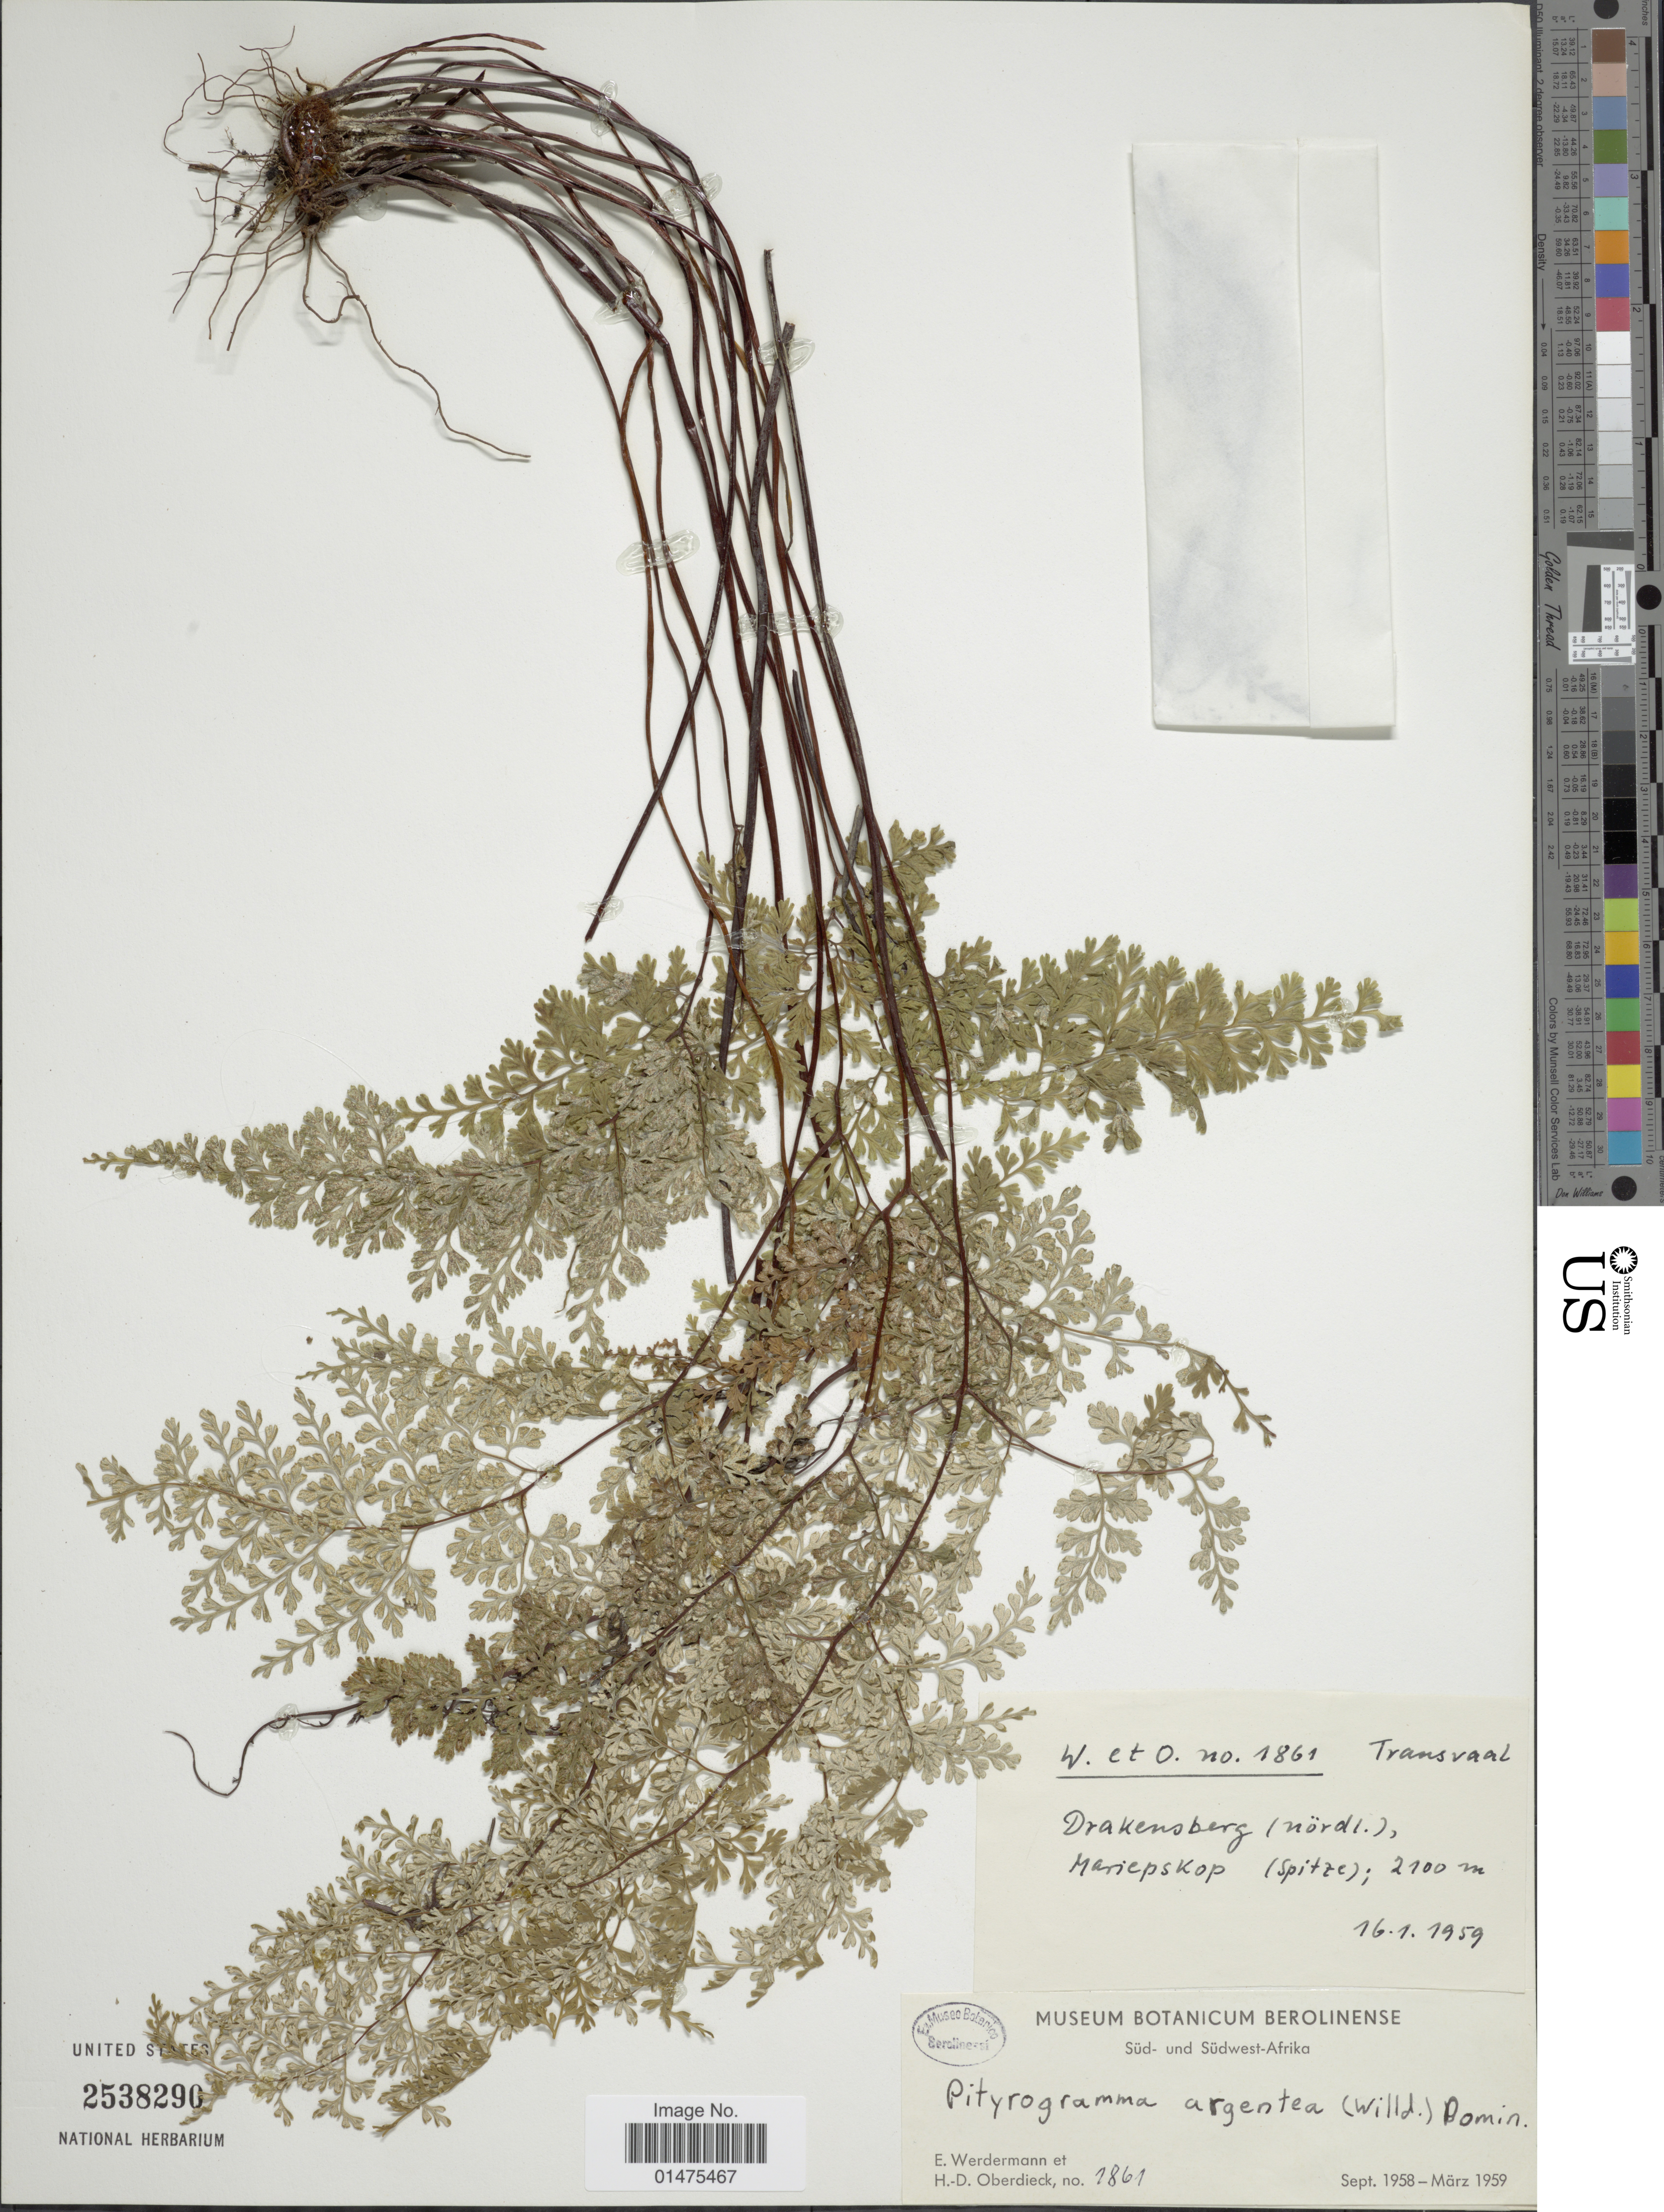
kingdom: Plantae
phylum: Tracheophyta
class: Polypodiopsida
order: Polypodiales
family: Pteridaceae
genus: Pityrogramma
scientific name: Pityrogramma argentea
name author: (Willd.) Hennequin & H. Schneid.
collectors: E. Werdermann & H. Oberdieck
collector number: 1861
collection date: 1959-01-16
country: South Africa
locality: Transvaal, Drakensberg (nördl.) Mariepskop (Spitze), Süd-und Südwest-Afrika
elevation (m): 2100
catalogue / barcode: US 2538290